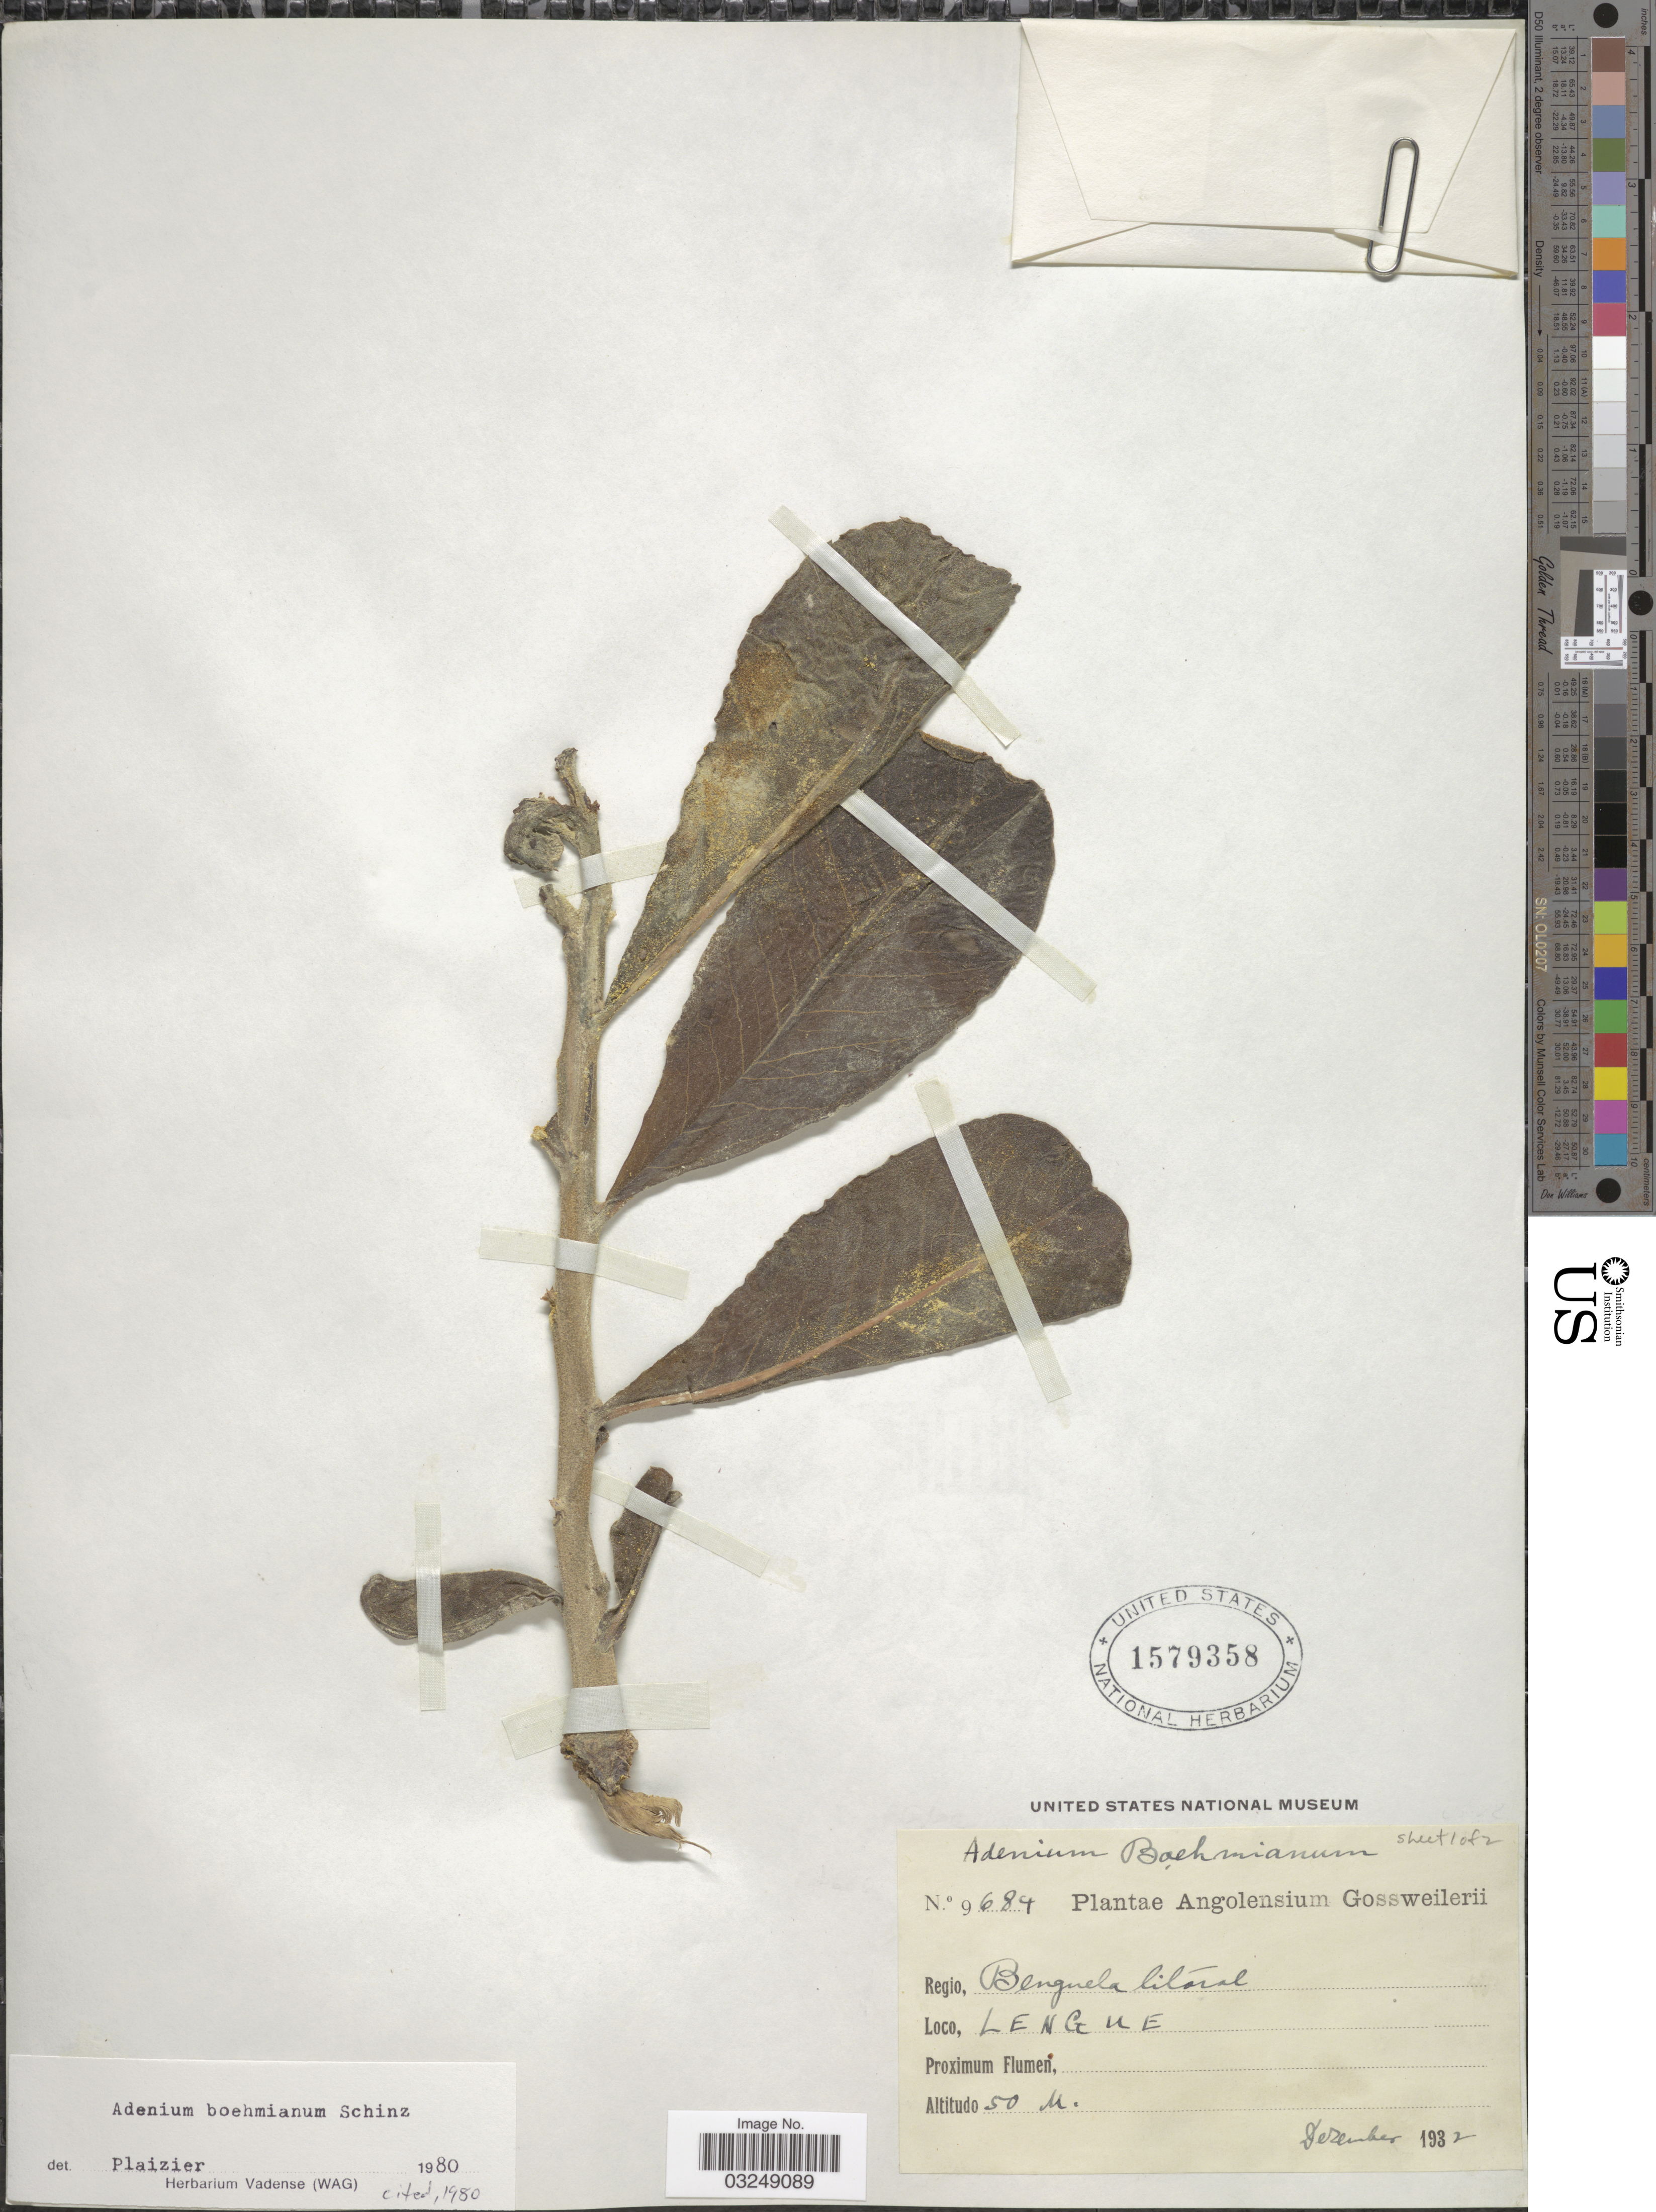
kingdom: Plantae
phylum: Tracheophyta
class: Magnoliopsida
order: Gentianales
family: Apocynaceae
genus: Adenium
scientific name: Adenium boehmianum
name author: Schinz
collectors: -. Gossweiler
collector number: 9684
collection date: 1932-12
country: Angola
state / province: Benguela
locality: Regio, Benguela litoral. Lengue.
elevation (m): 50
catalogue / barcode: US 1579358